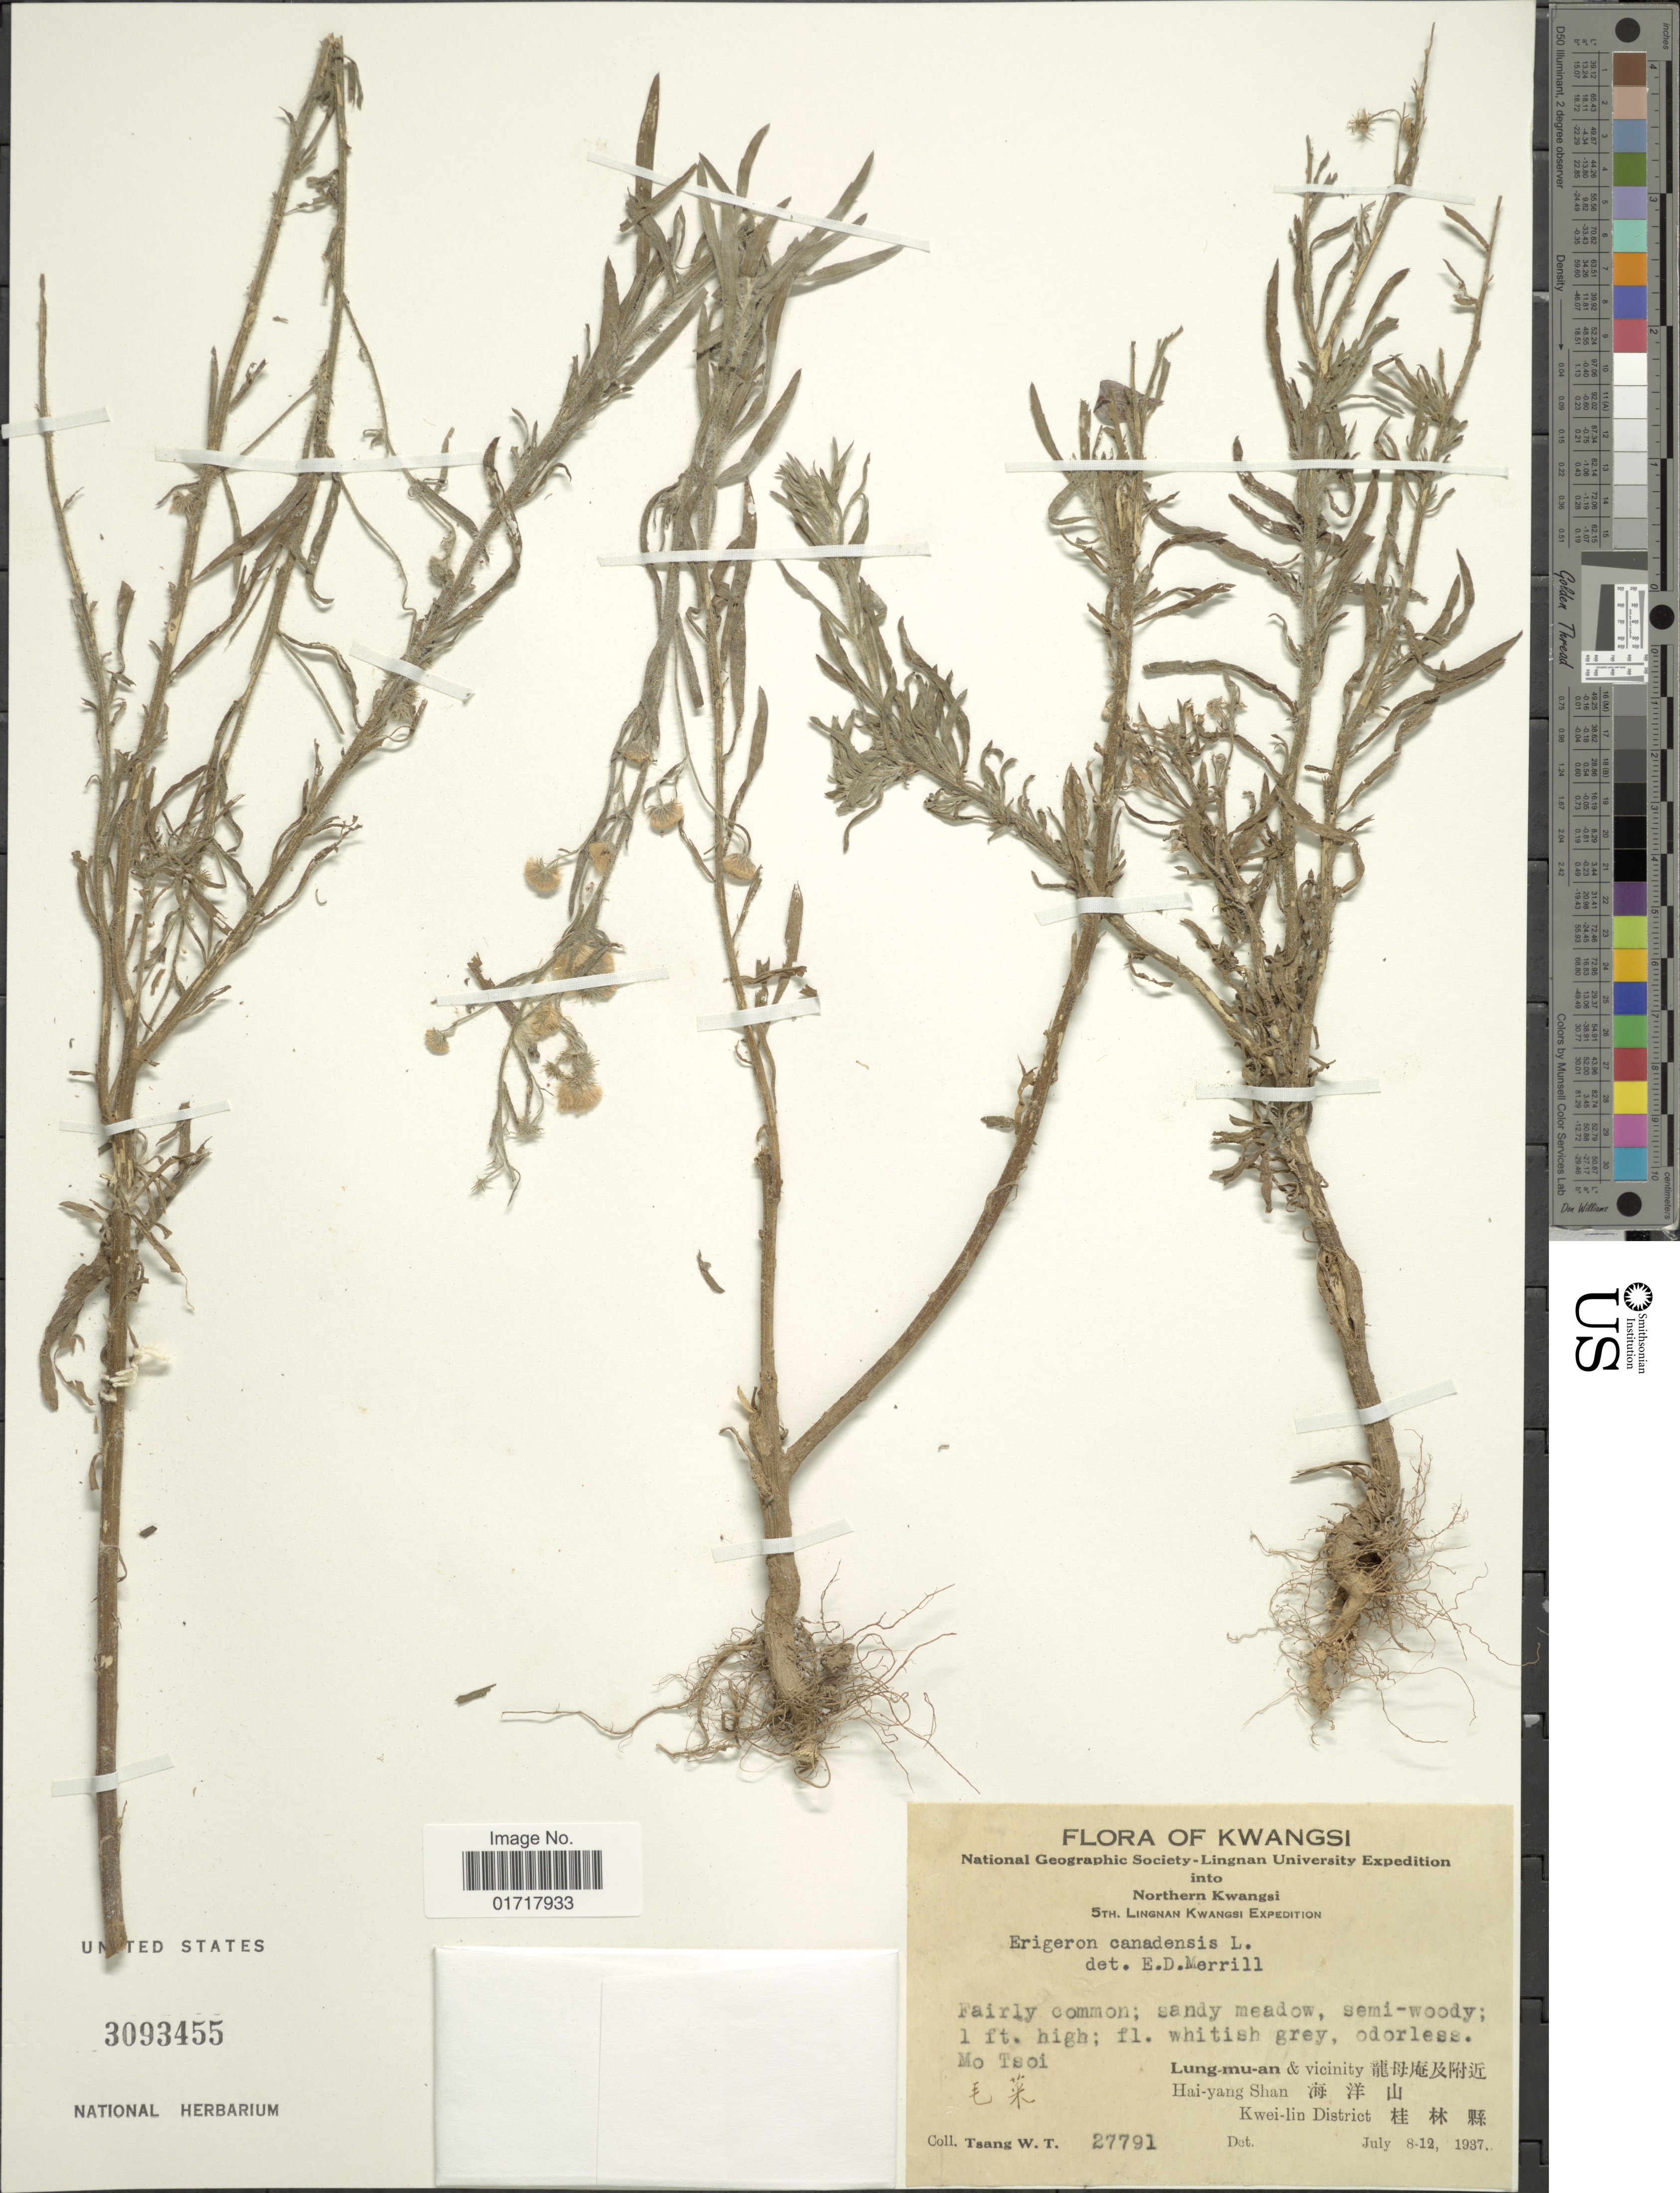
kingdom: Plantae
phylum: Tracheophyta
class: Magnoliopsida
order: Asterales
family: Asteraceae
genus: Conyza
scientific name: Conyza canadensis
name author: (L.) Cronq.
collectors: W. T. Tsang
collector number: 27791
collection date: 1937-07-08/1937-07-12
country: China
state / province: Guangxi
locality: Kwangsi, Lung-mu-an & Vicinity X, Hai-yang Shan X, Kwei -lin Distrct X.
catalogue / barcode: US 3093455